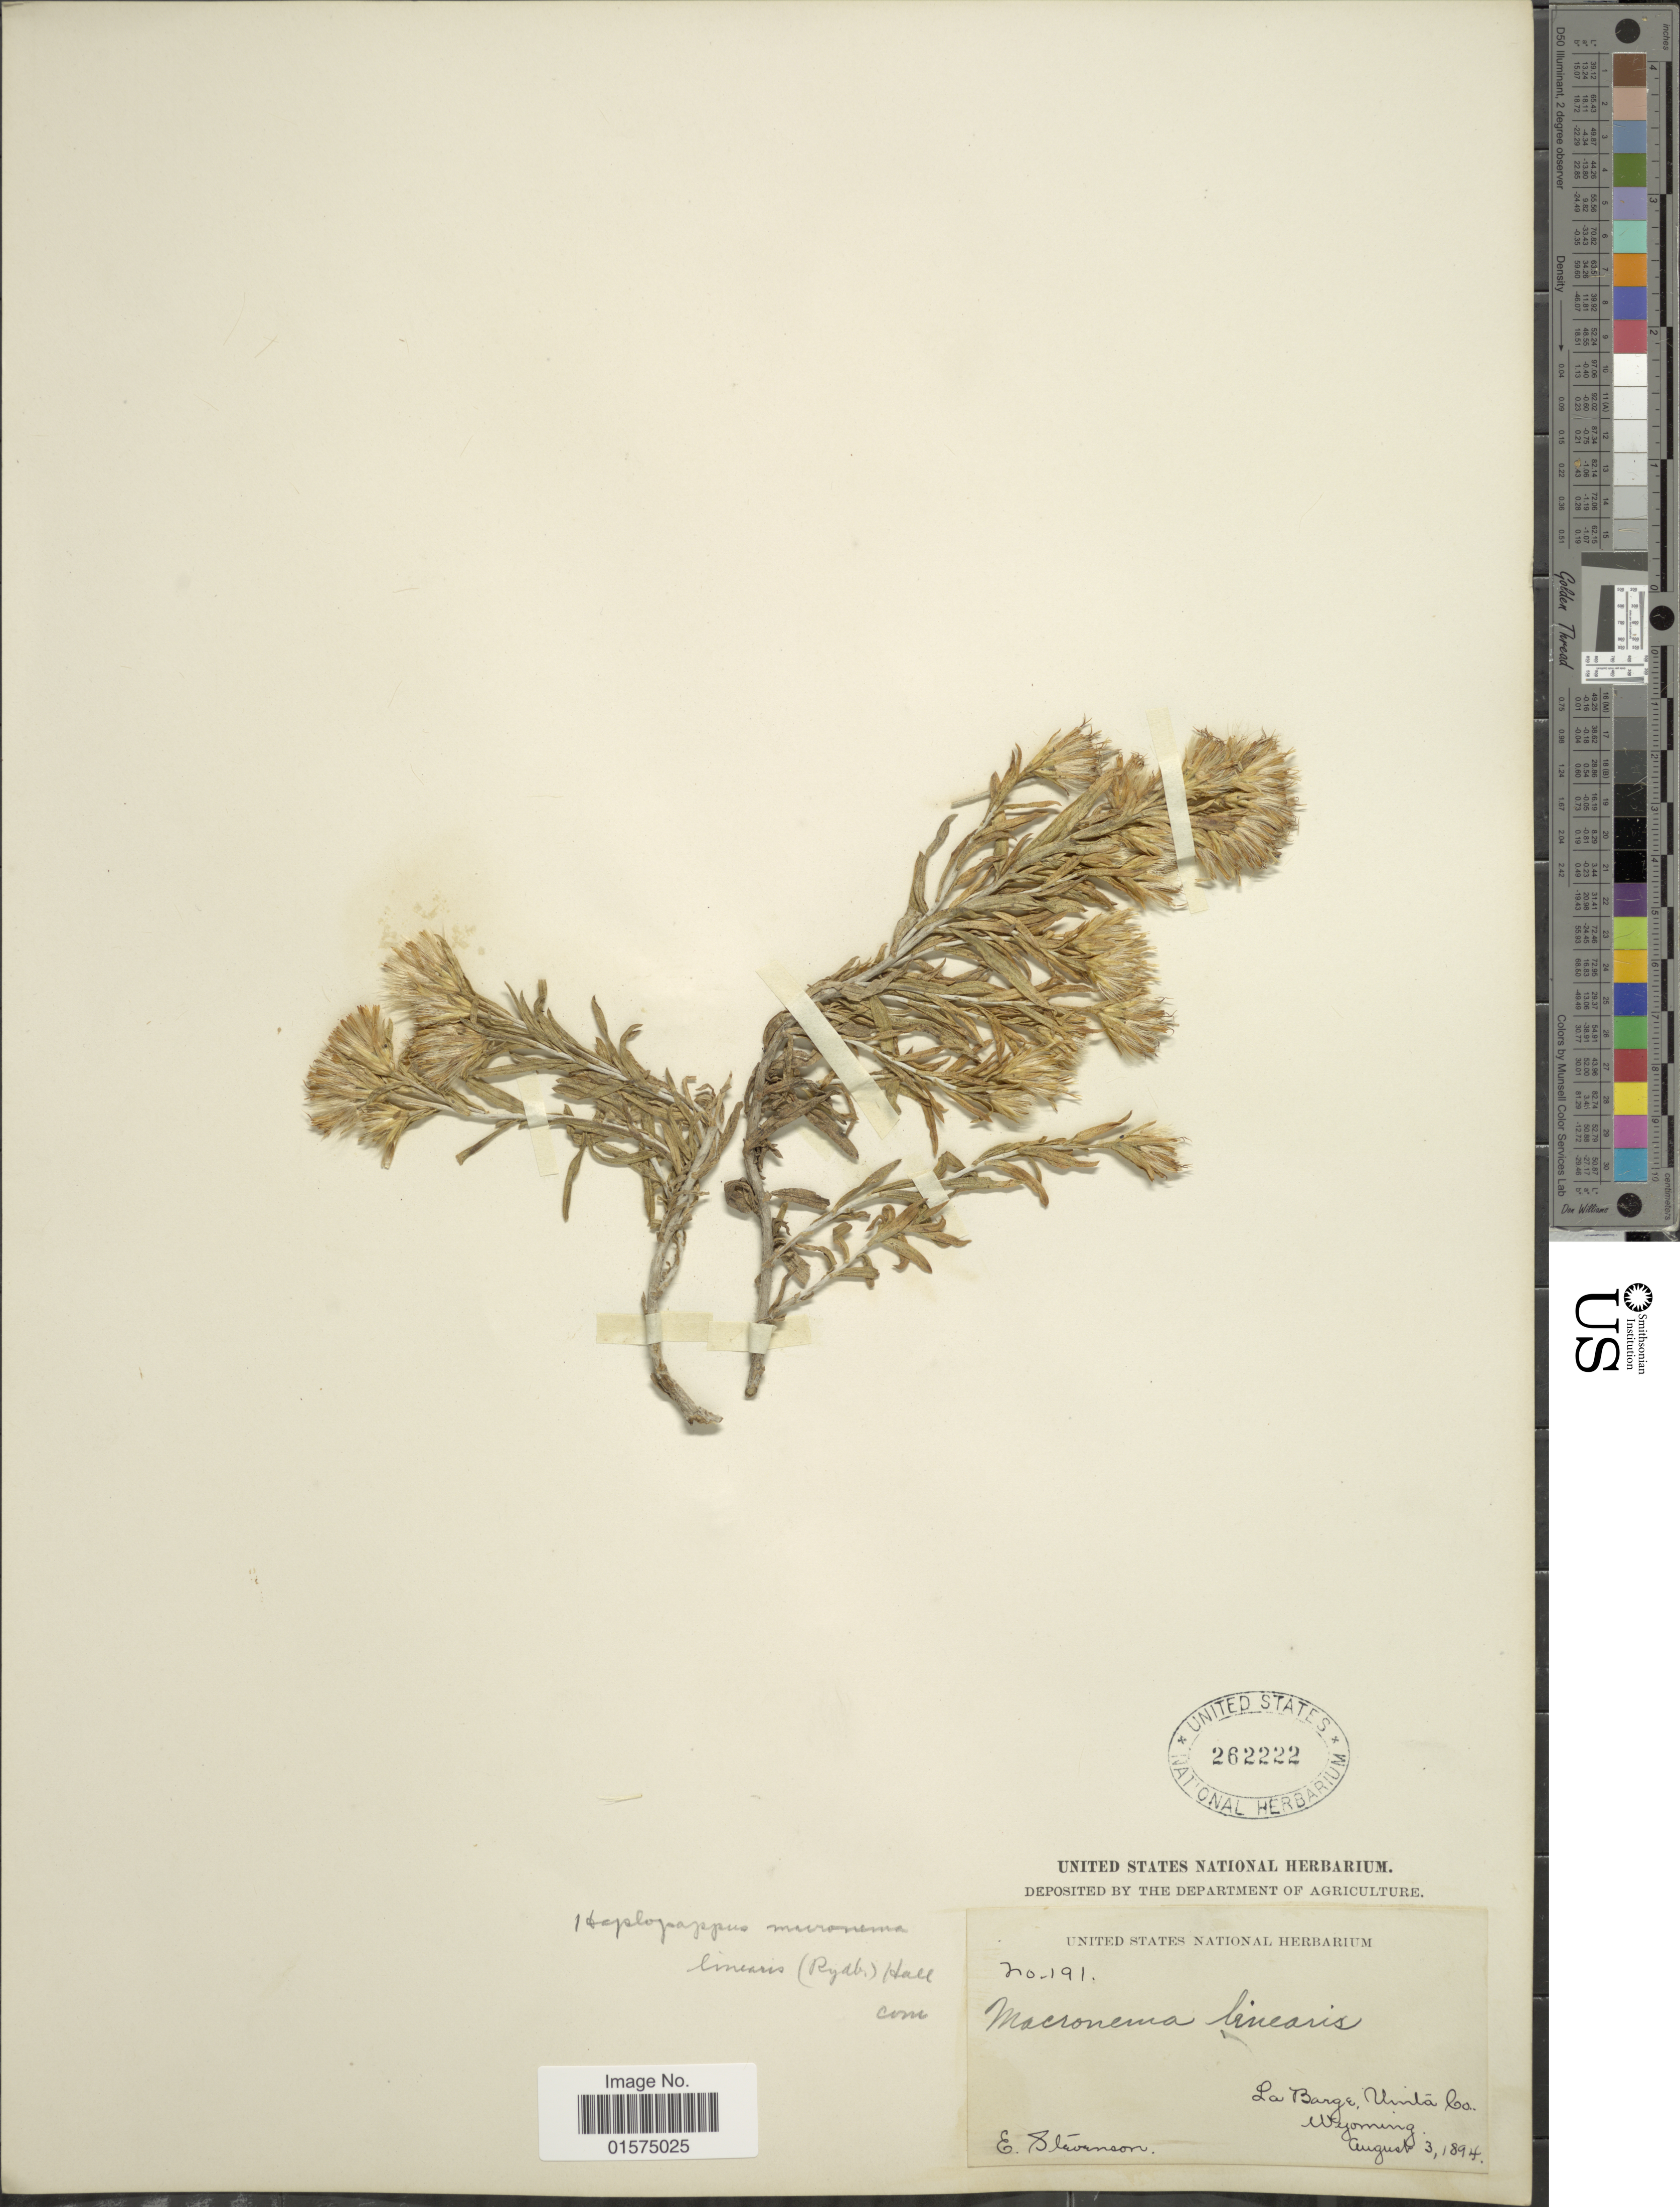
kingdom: Plantae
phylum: Tracheophyta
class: Magnoliopsida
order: Asterales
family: Asteraceae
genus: Ericameria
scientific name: Ericameria linearis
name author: (Rydb.) R.P.Roberts &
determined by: Urbatsch, Lowell E., Curator (LSU), Louisiana State University (UNITED STATES)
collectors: E. Stevenson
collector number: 191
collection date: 1894-08-03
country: United States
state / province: Wyoming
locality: La Barge, Uinta Co.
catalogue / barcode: US 262222